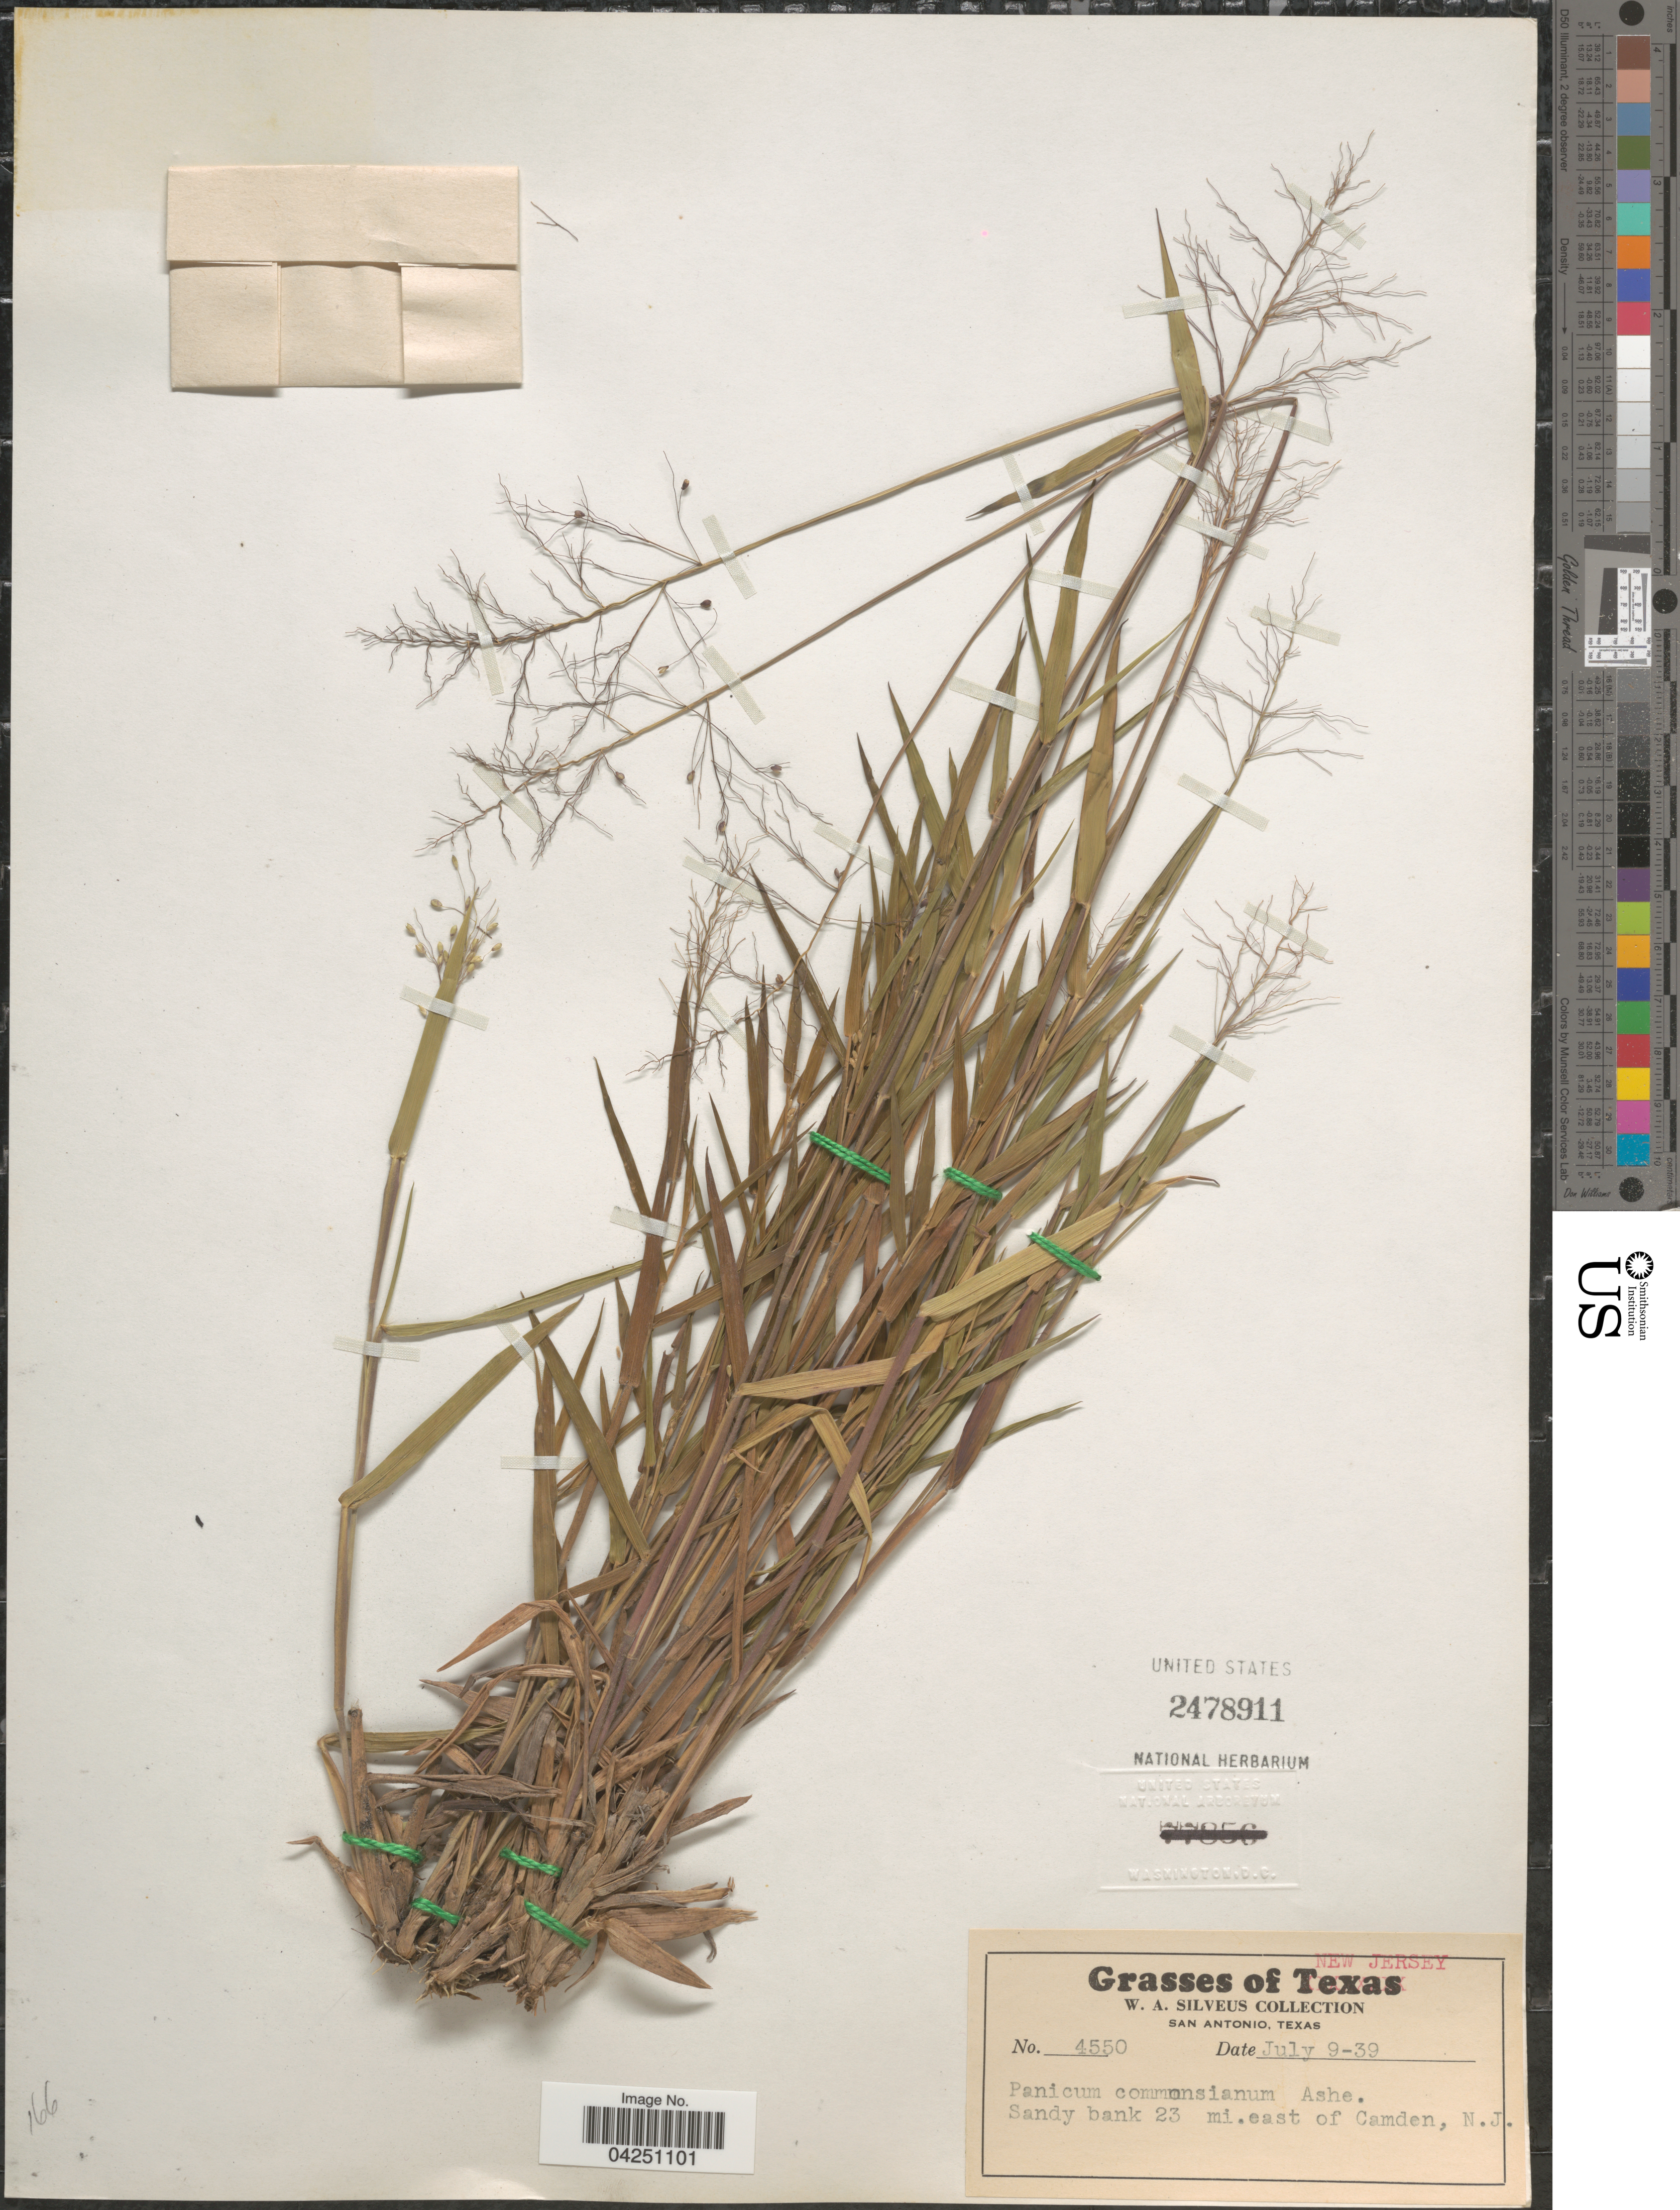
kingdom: Plantae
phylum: Tracheophyta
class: Liliopsida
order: Poales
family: Poaceae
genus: Dichanthelium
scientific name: Dichanthelium acuminatum var. acuminatum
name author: (Sw.) Gould & C.A. Clark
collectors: W. Silveus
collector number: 4550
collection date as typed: Transcribed d/m/y: 9/7/39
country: United States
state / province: New Jersey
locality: Sandy bank 23 mi.east of Camden.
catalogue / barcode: US 2478911